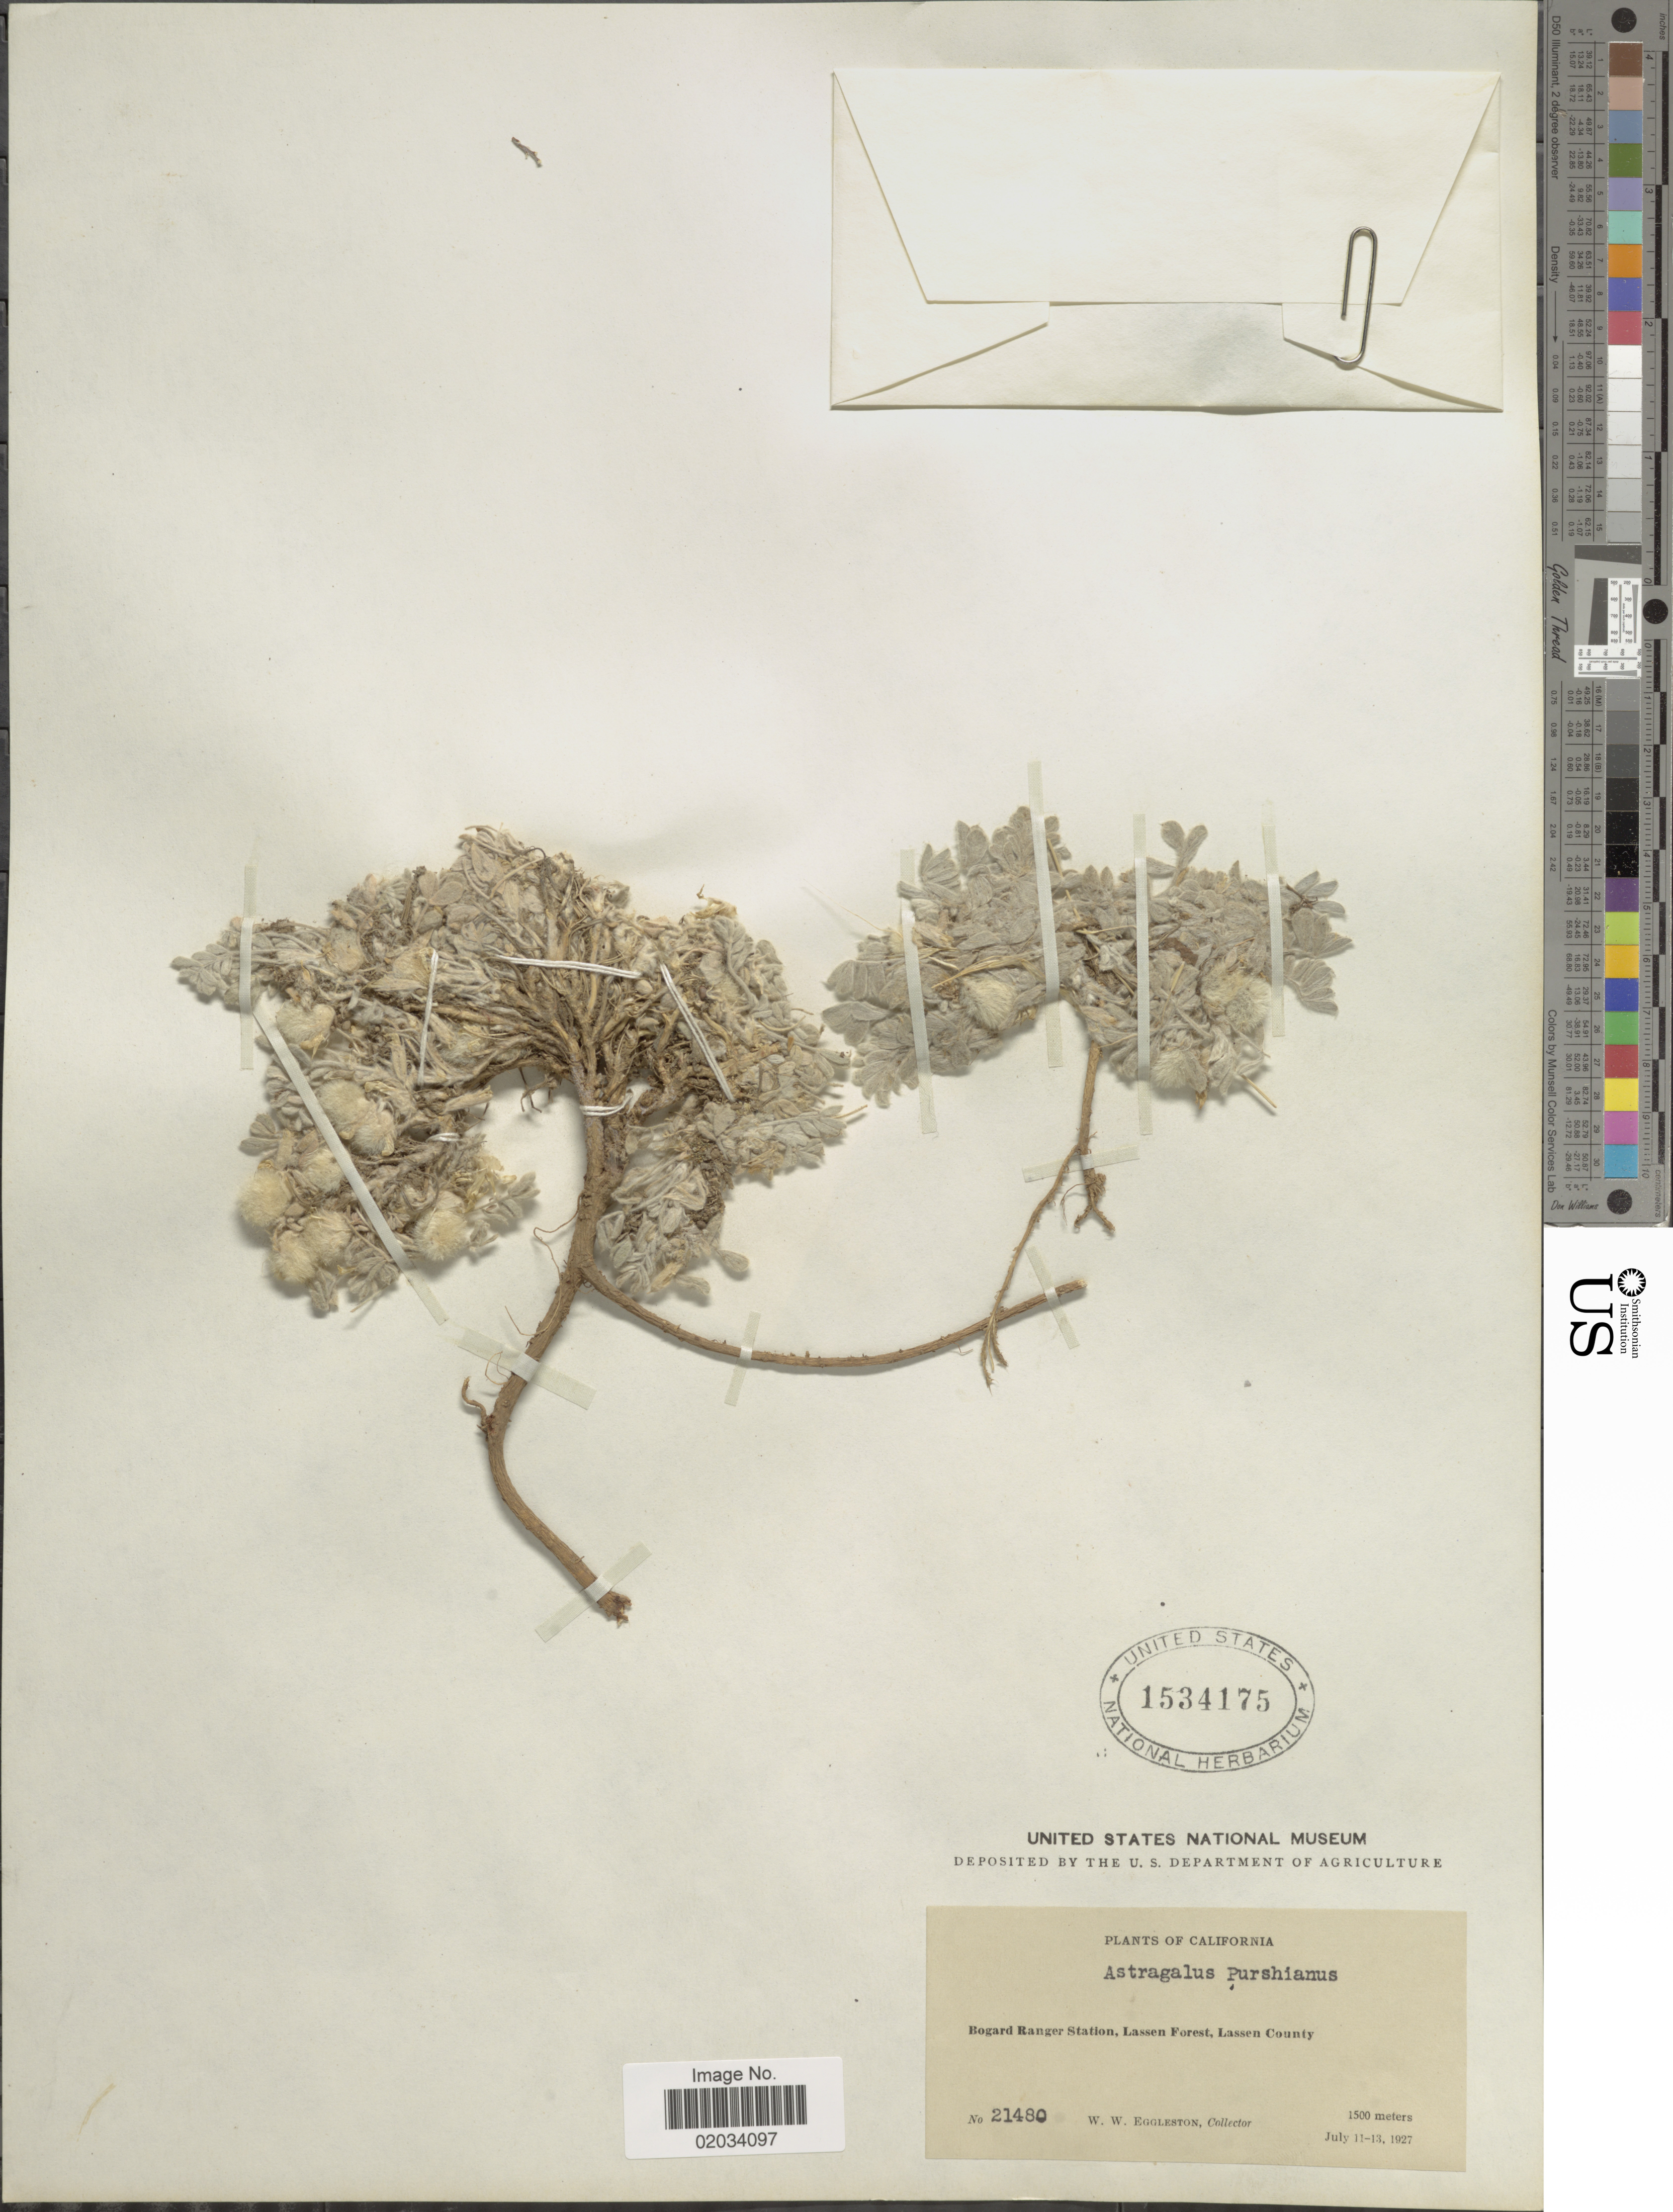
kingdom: Plantae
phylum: Tracheophyta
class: Magnoliopsida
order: Fabales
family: Fabaceae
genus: Astragalus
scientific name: Astragalus purshii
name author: Douglas ex Hook.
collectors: W. W. Eggleston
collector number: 21480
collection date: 1927-07-11/1927-07-13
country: United States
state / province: California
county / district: Lassen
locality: Bogard Ranger Station,Lassen Forest, Lassen County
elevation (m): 1500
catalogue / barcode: US 1534175